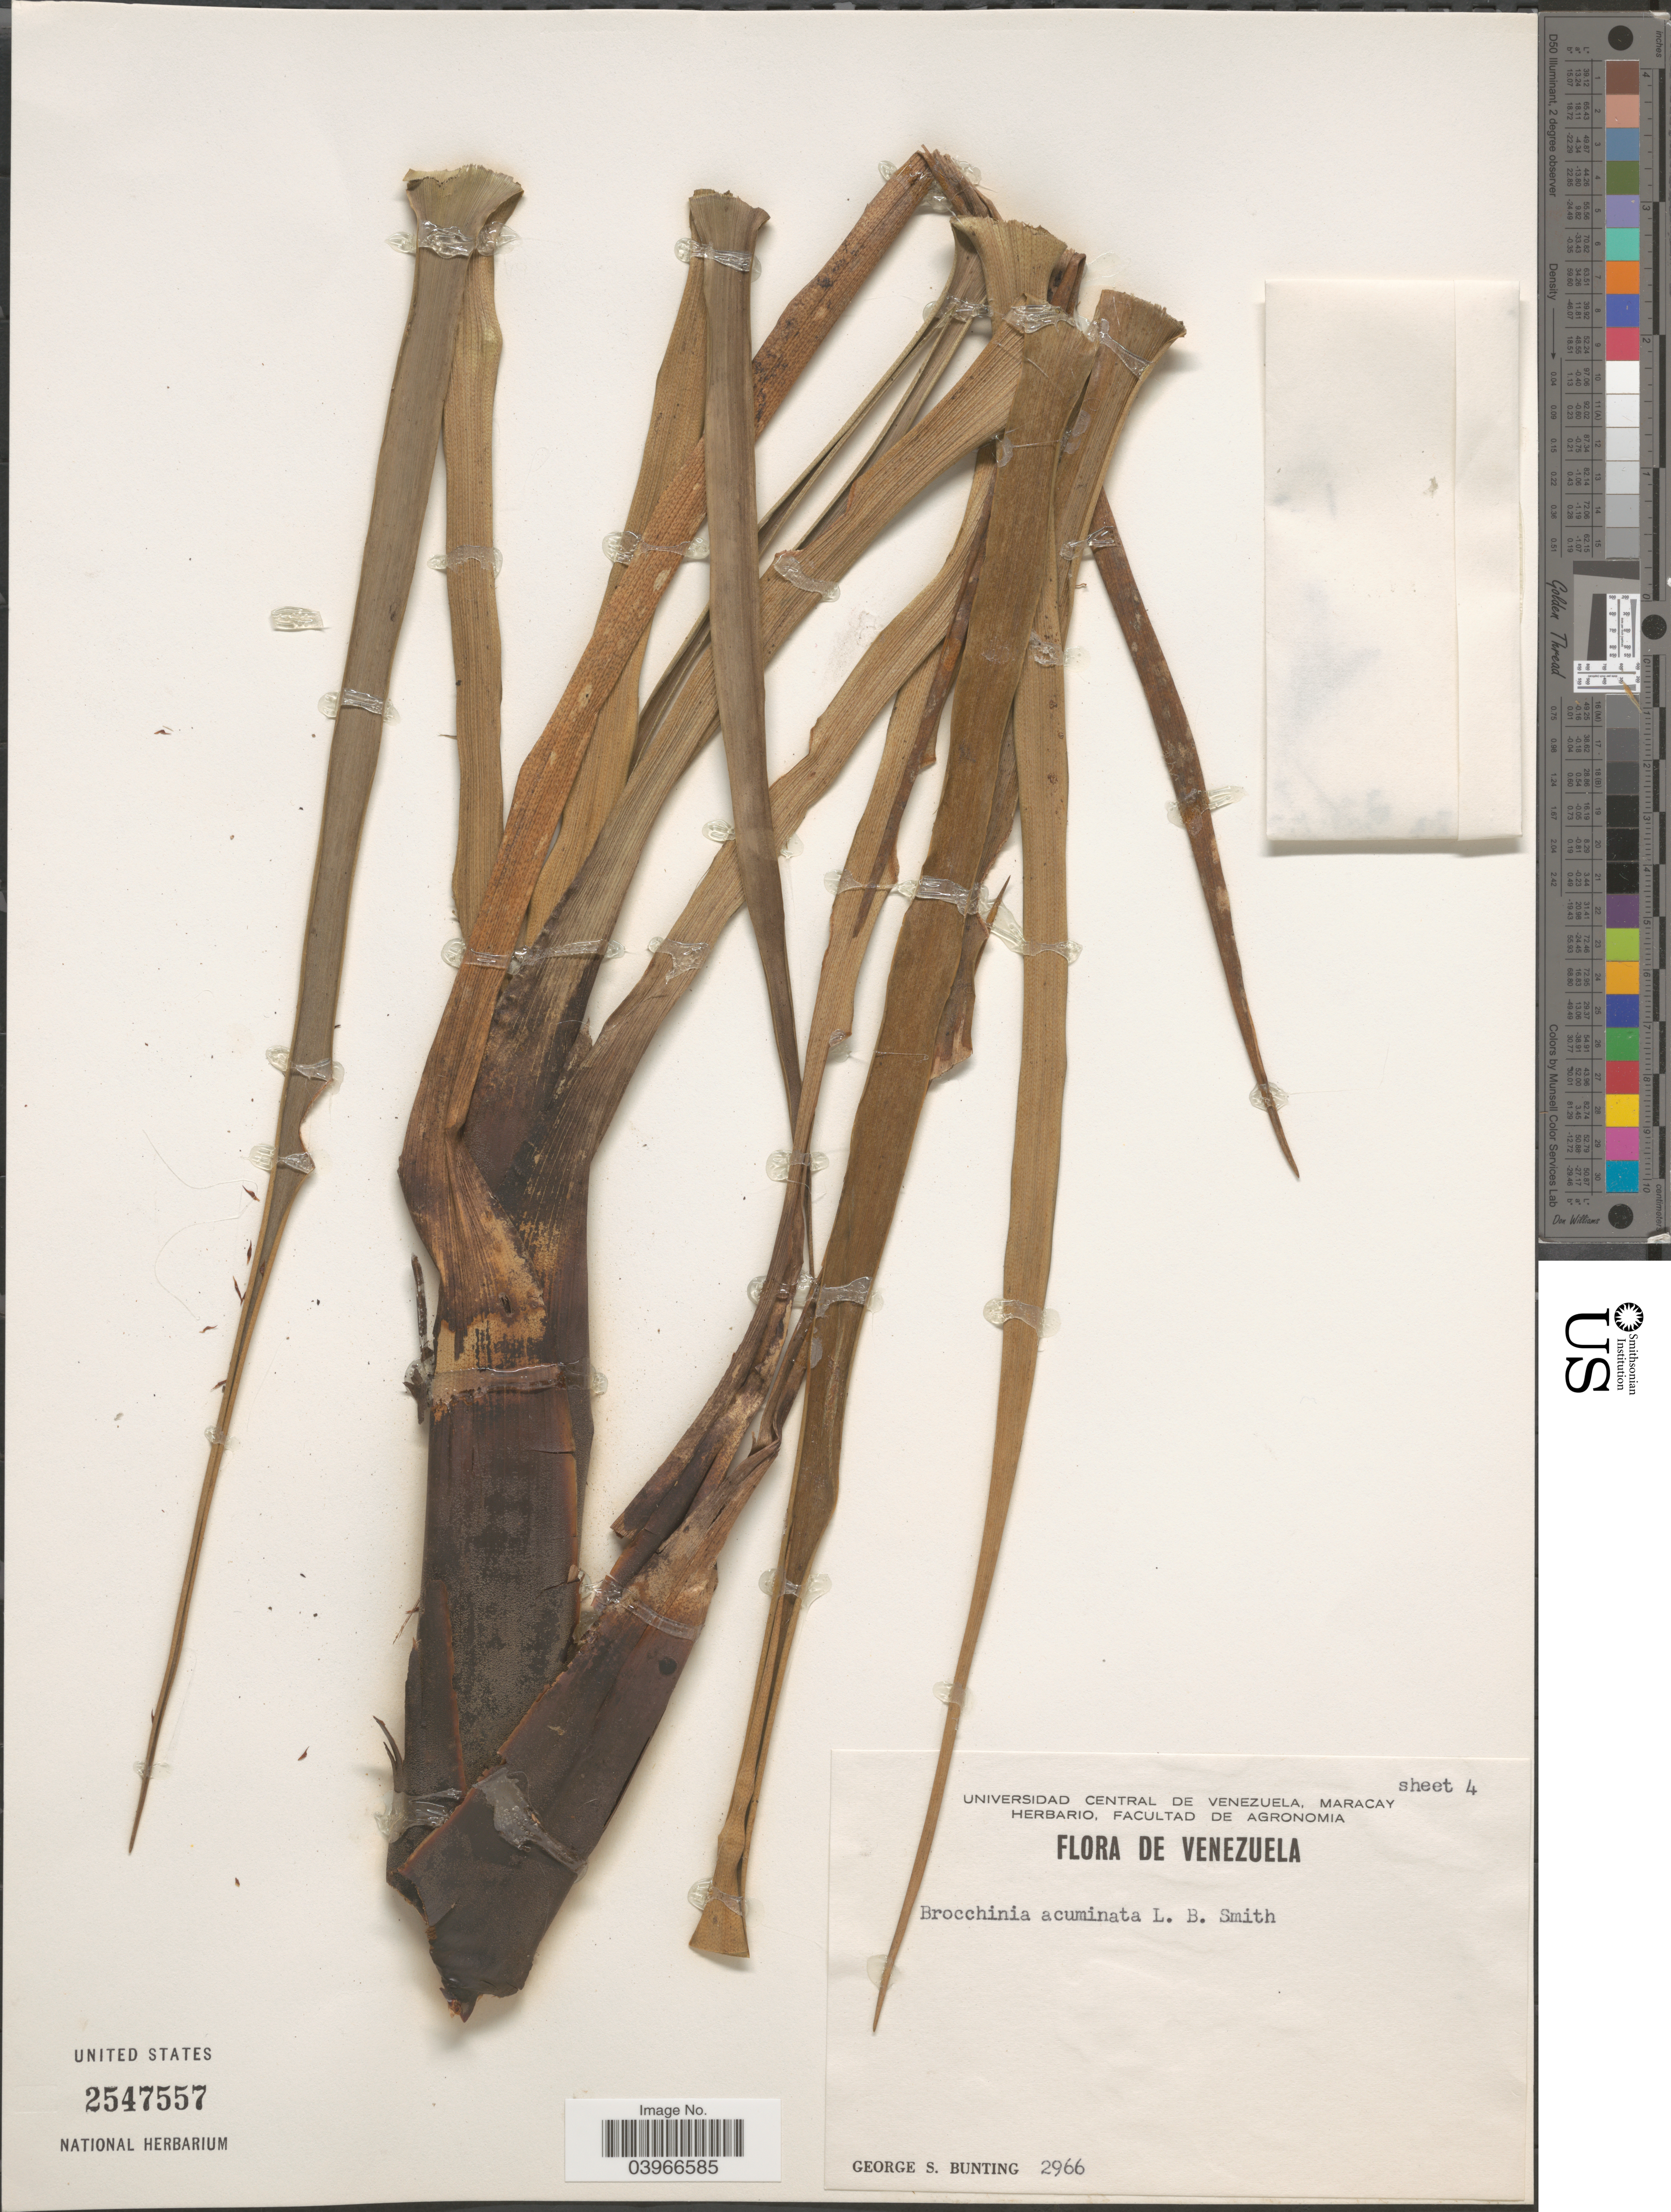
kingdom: Plantae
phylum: Tracheophyta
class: Liliopsida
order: Poales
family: Bromeliaceae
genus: Brocchinia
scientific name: Brocchinia acuminata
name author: L.B. Sm.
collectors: G. S. Bunting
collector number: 2966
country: Venezuela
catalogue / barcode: US 2547557